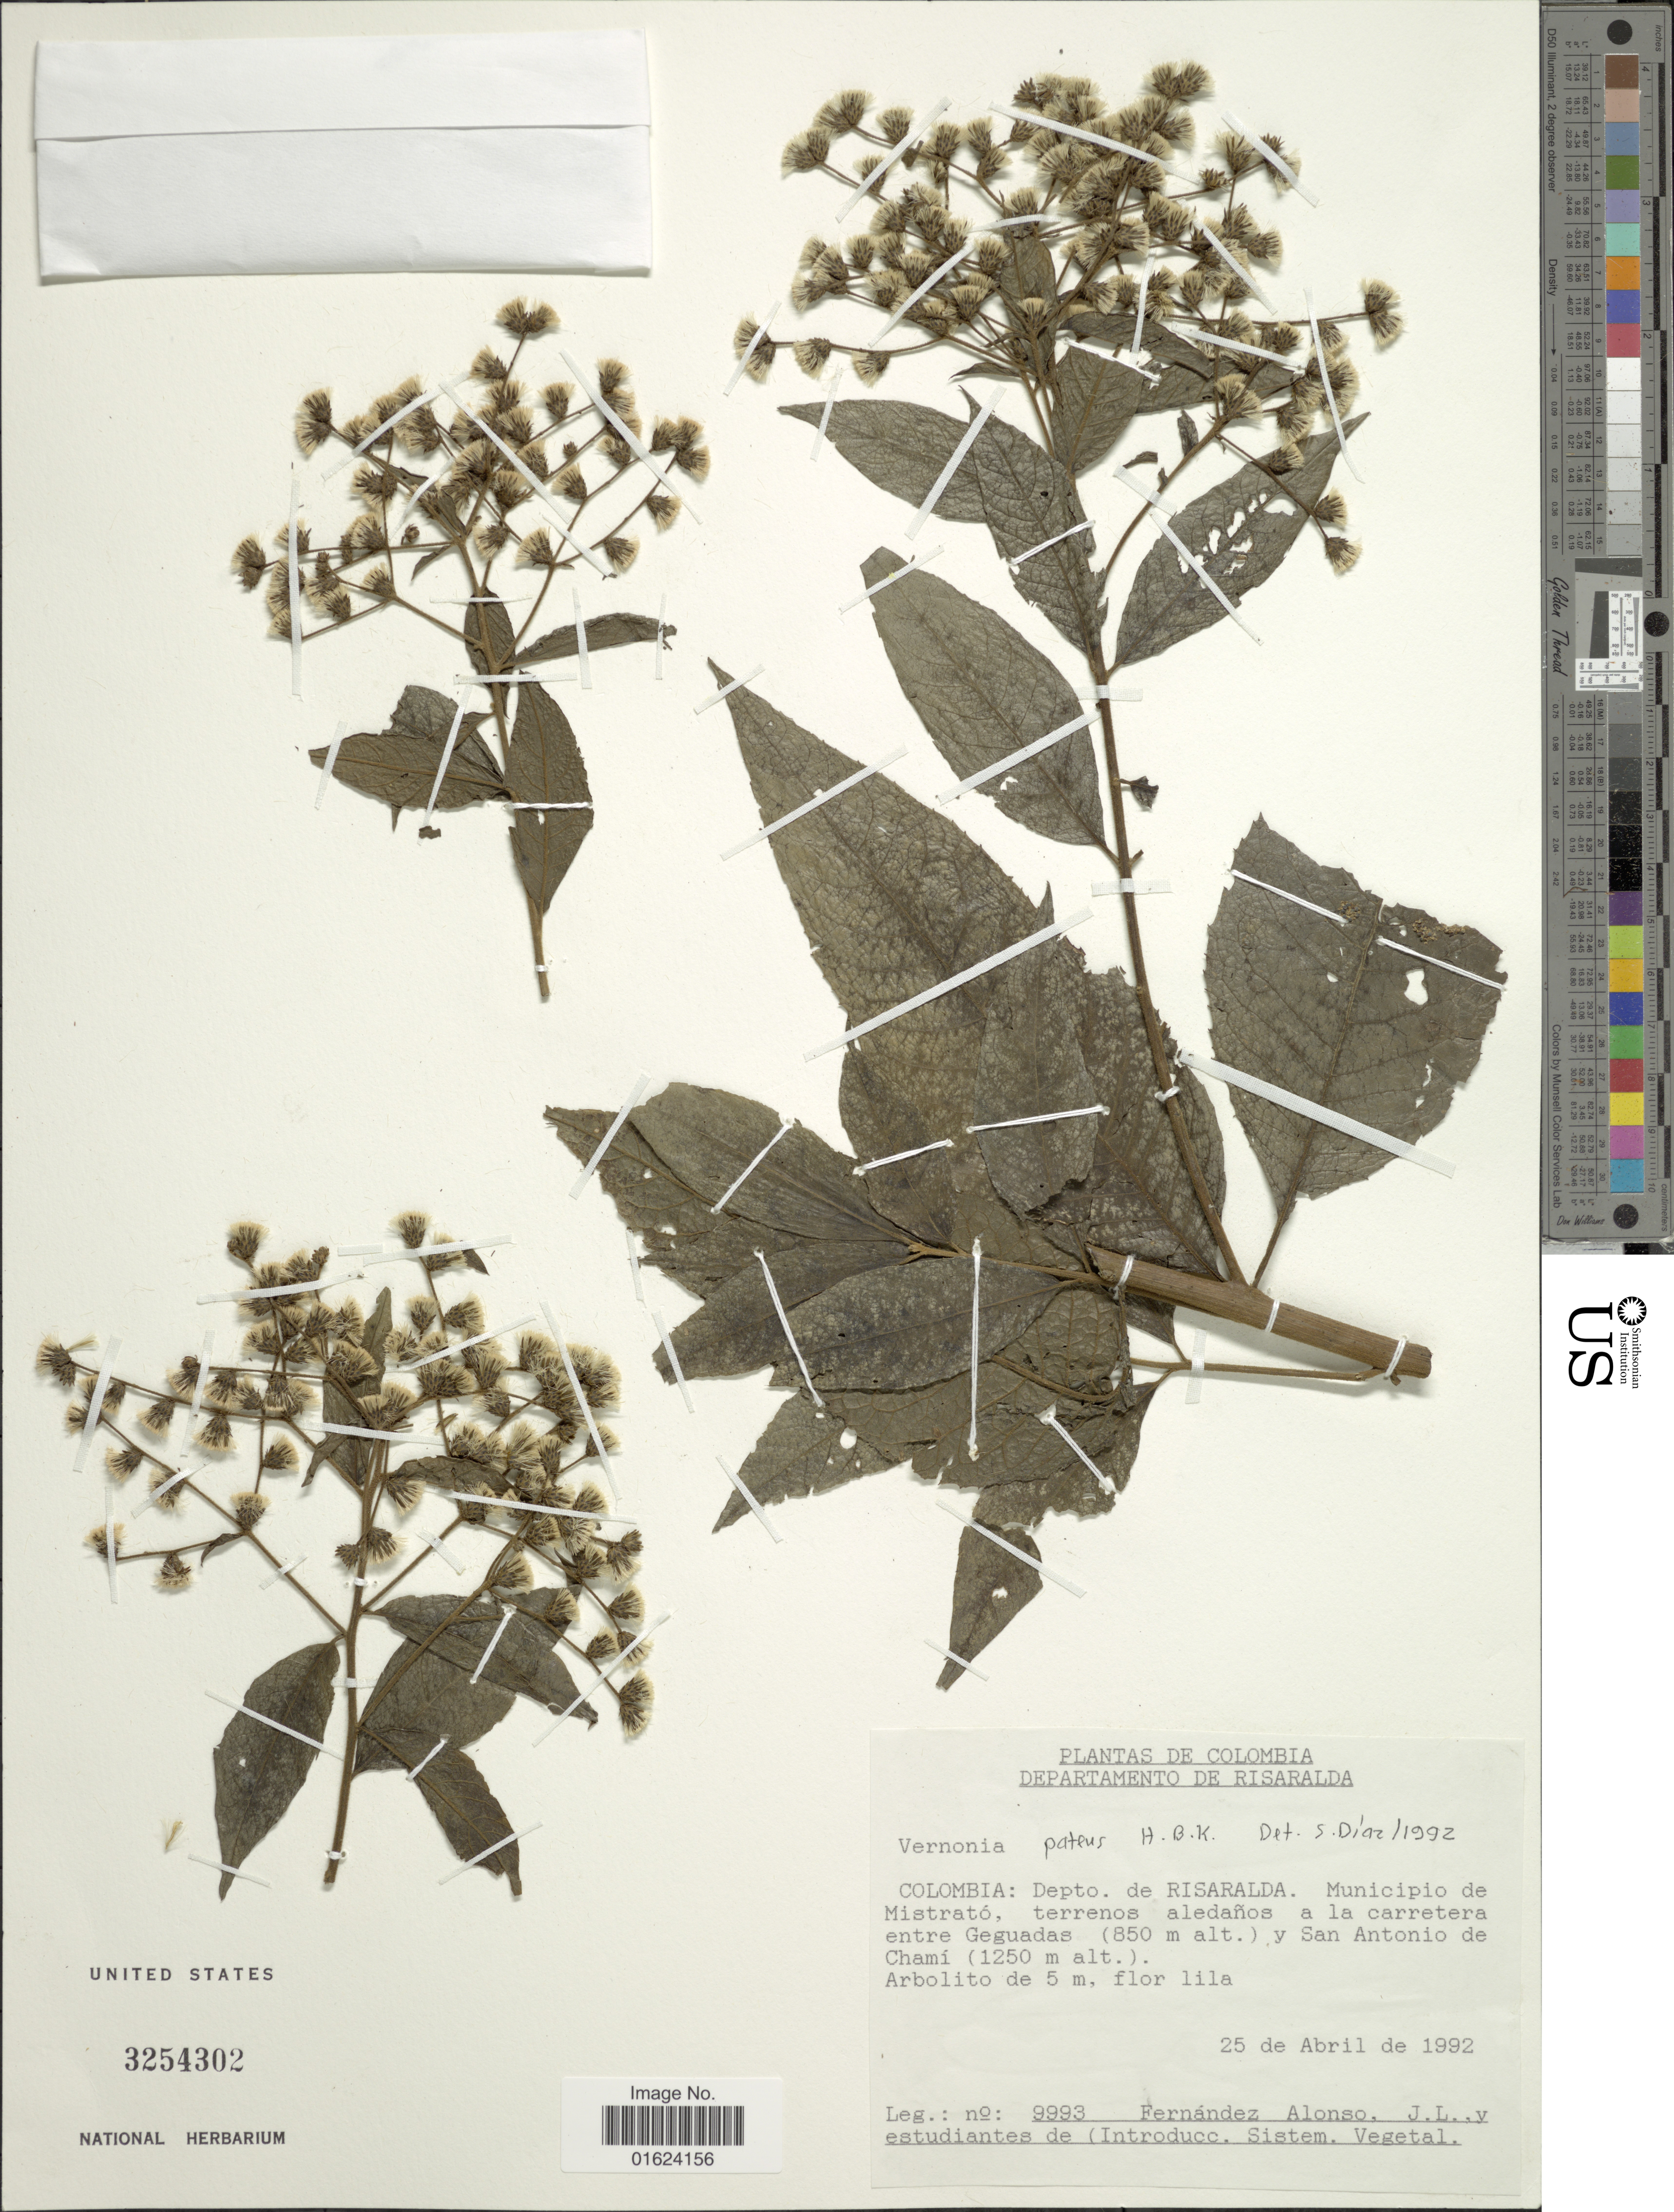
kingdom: Plantae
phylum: Tracheophyta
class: Magnoliopsida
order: Asterales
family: Asteraceae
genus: Vernonanthura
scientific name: Vernonanthura patens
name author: (Kunth) H. Rob.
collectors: J. L. Fernández-Alonso & Estudiantes Introducc. Sist. Vegetal. de la Universidad Nacional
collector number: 9993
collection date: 1992-04-25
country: Colombia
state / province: Risaralda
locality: Colombia: Depto de Risaralda. Municipio de Mistrato, terrenos aledanos a la carretera entre Geguadas y San Antonio de Chami.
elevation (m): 850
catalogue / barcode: US 3254302